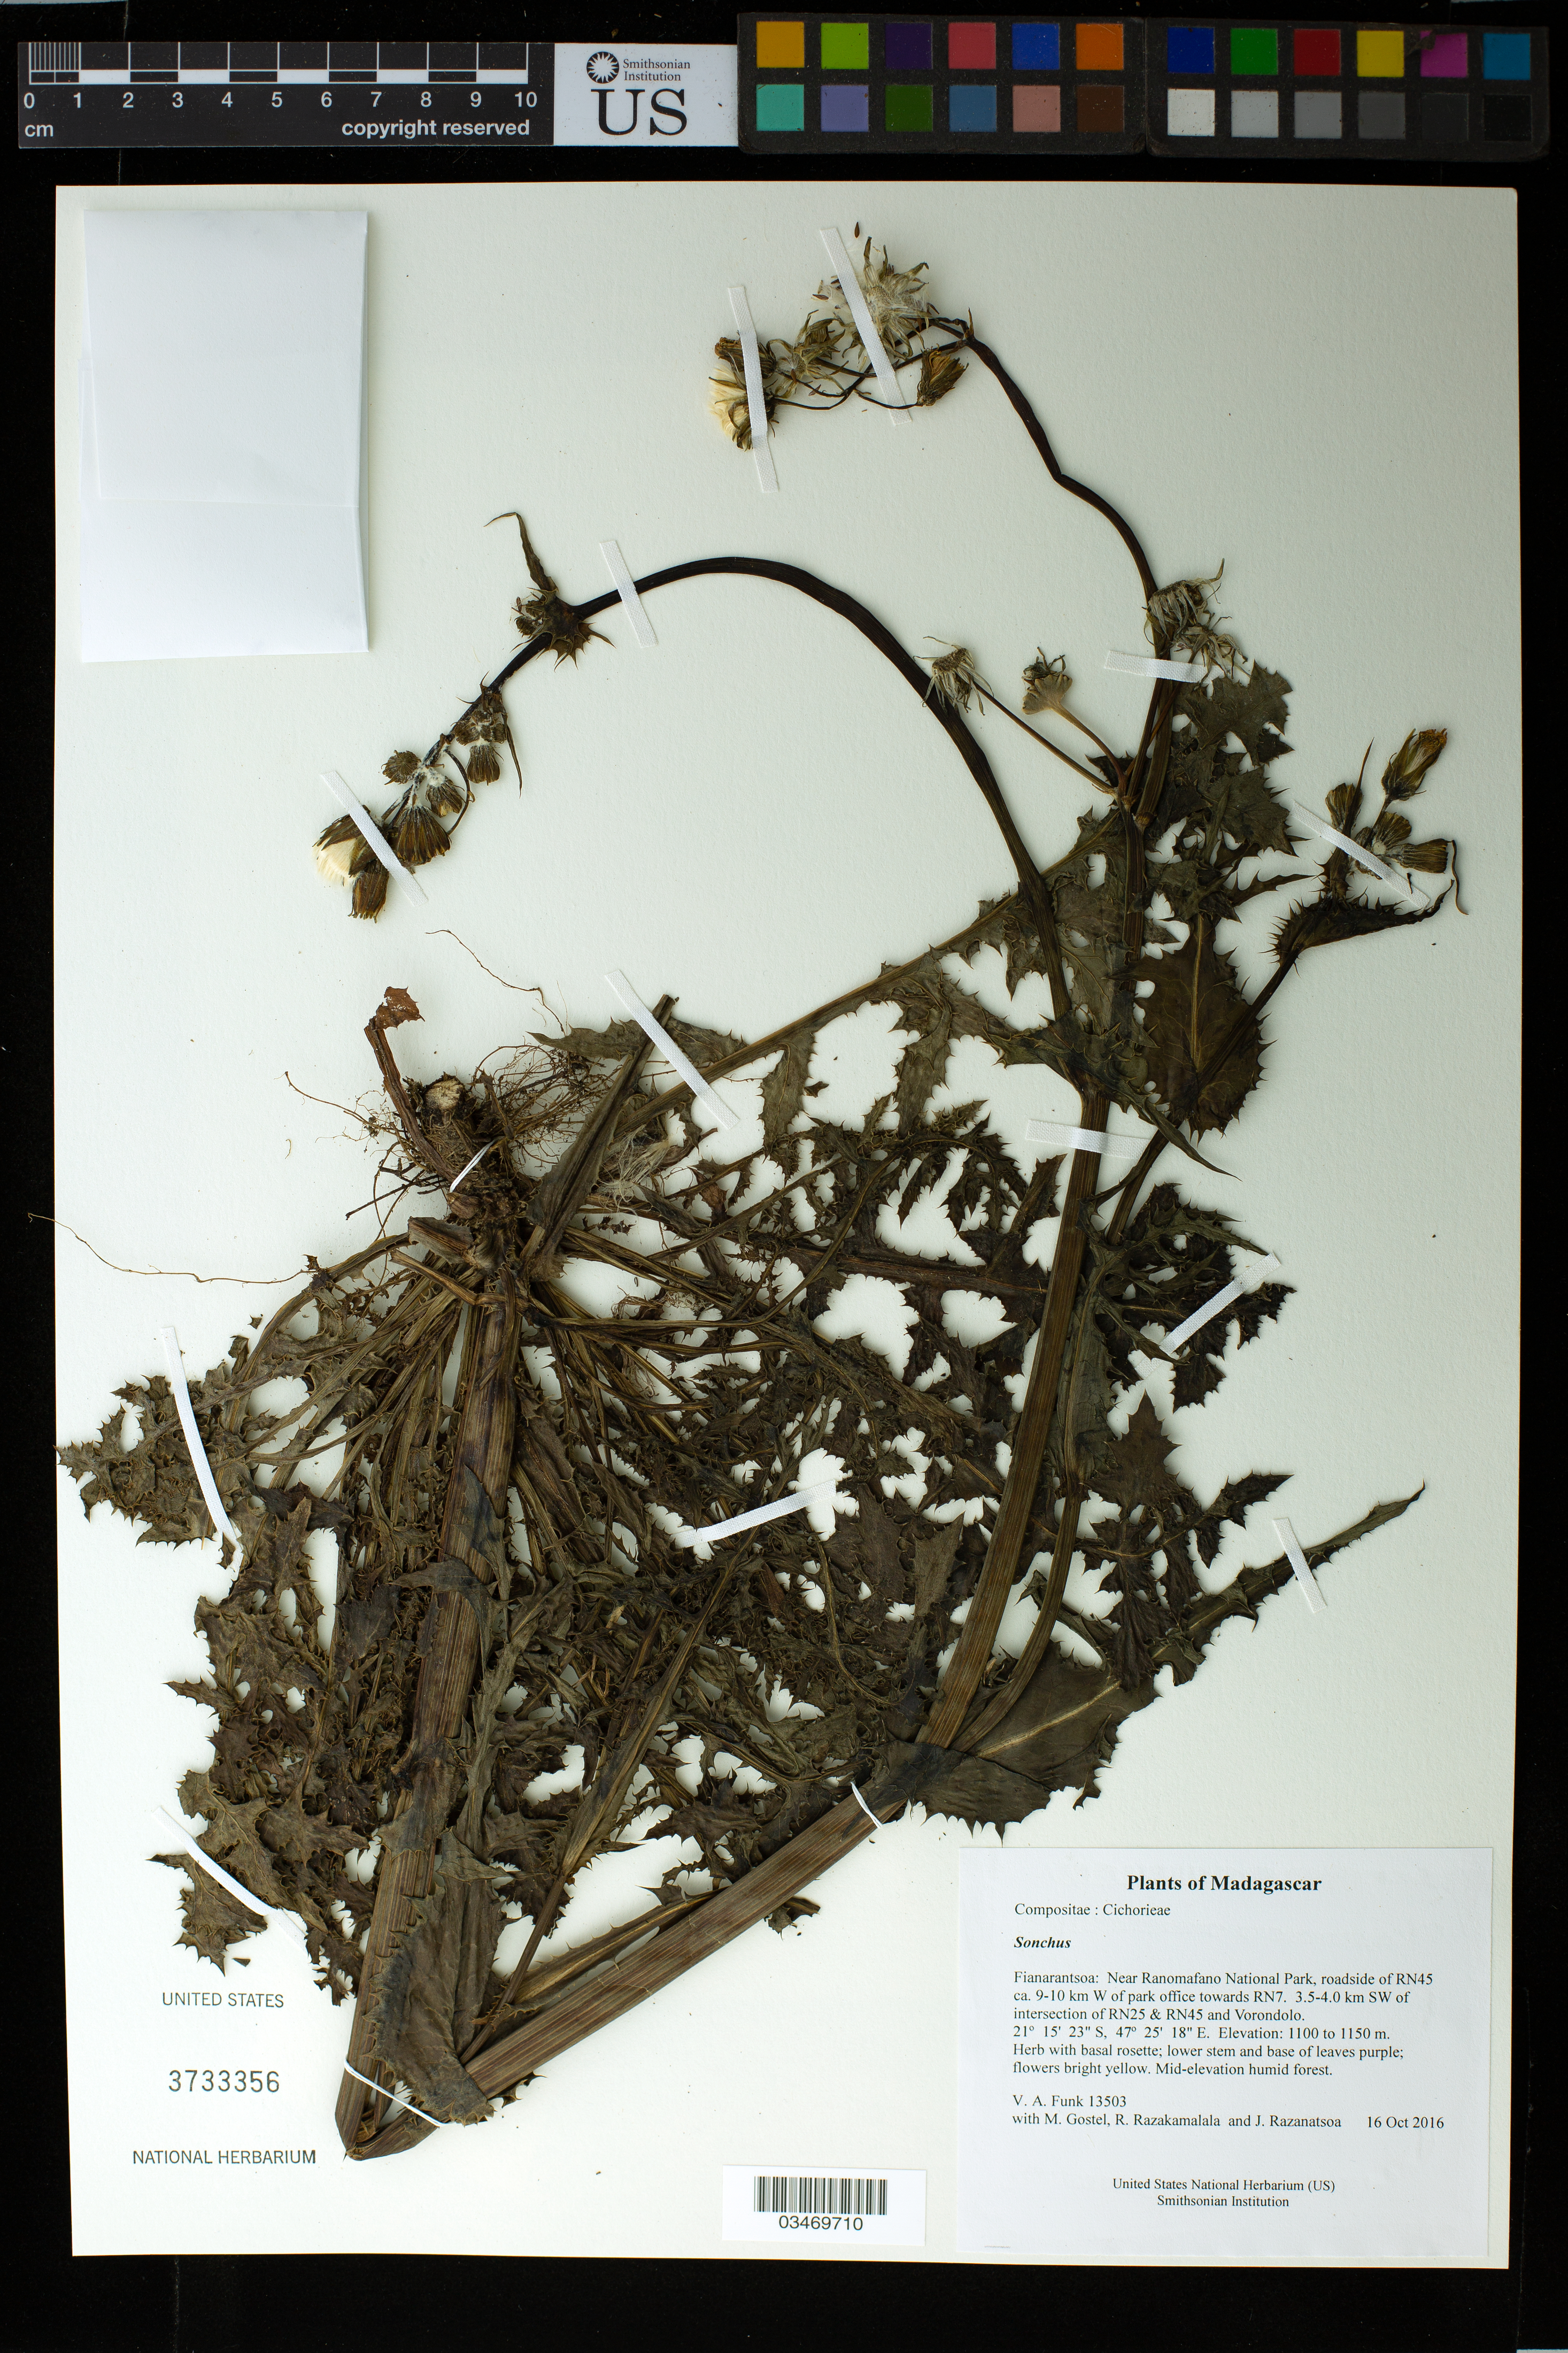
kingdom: Plantae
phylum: Tracheophyta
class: Magnoliopsida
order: Asterales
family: Asteraceae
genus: Sonchus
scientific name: Sonchus sp.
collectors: M. R. Gostel, R. Razakamalala & J. Razanatsoa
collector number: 13503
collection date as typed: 16 Oct 2016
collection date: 2016-10-16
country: Madagascar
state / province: Vatovavy Fitovinany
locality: Near Ranomafano National Park, roadside of RN45 ca. 9-10 km W of park office towards RN7. 3.5-4.0 km SW of intersection of RN25 & RN45 and Vorondolo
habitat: Mid-elevation humid forest.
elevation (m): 1100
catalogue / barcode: US 3733356